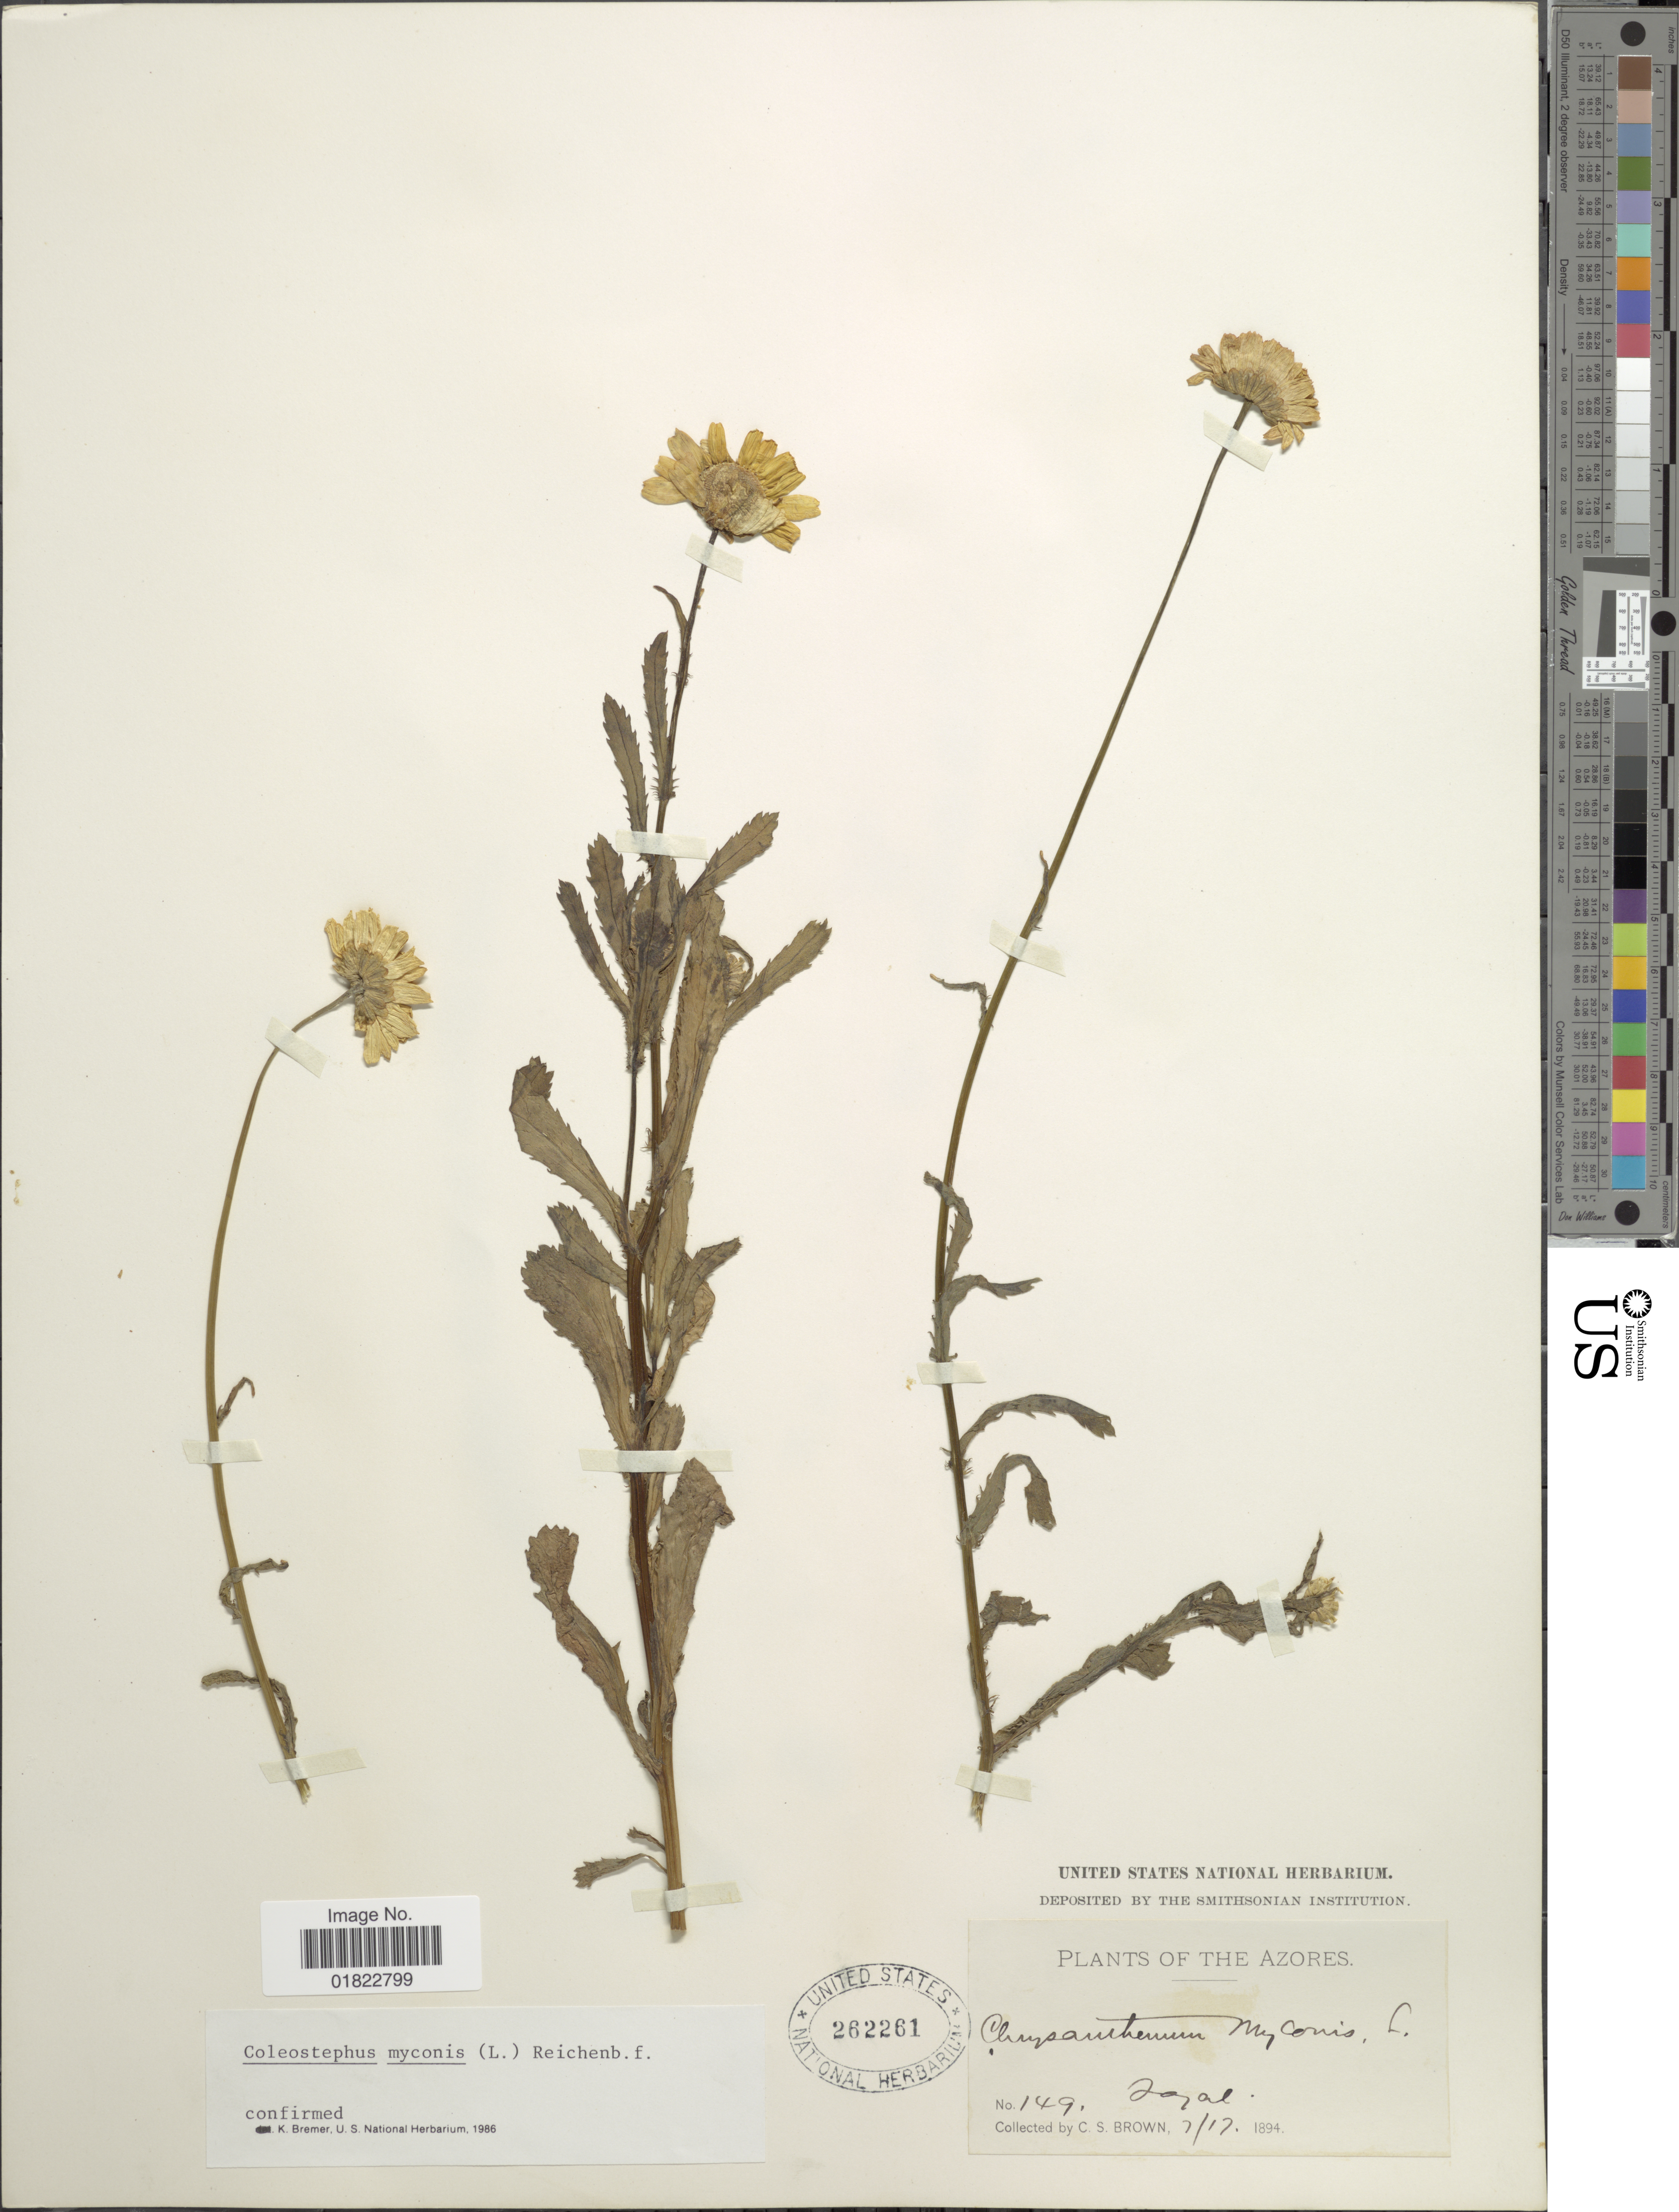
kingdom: Plantae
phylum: Tracheophyta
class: Magnoliopsida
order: Asterales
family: Asteraceae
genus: Coleostephus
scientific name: Coleostephus myconis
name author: (L.) Cass.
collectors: C. S. Brown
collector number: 149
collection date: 1894-07-17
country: Portugal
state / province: Azores (Aut. Reg.)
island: Faial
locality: Fayal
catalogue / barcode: US 262261